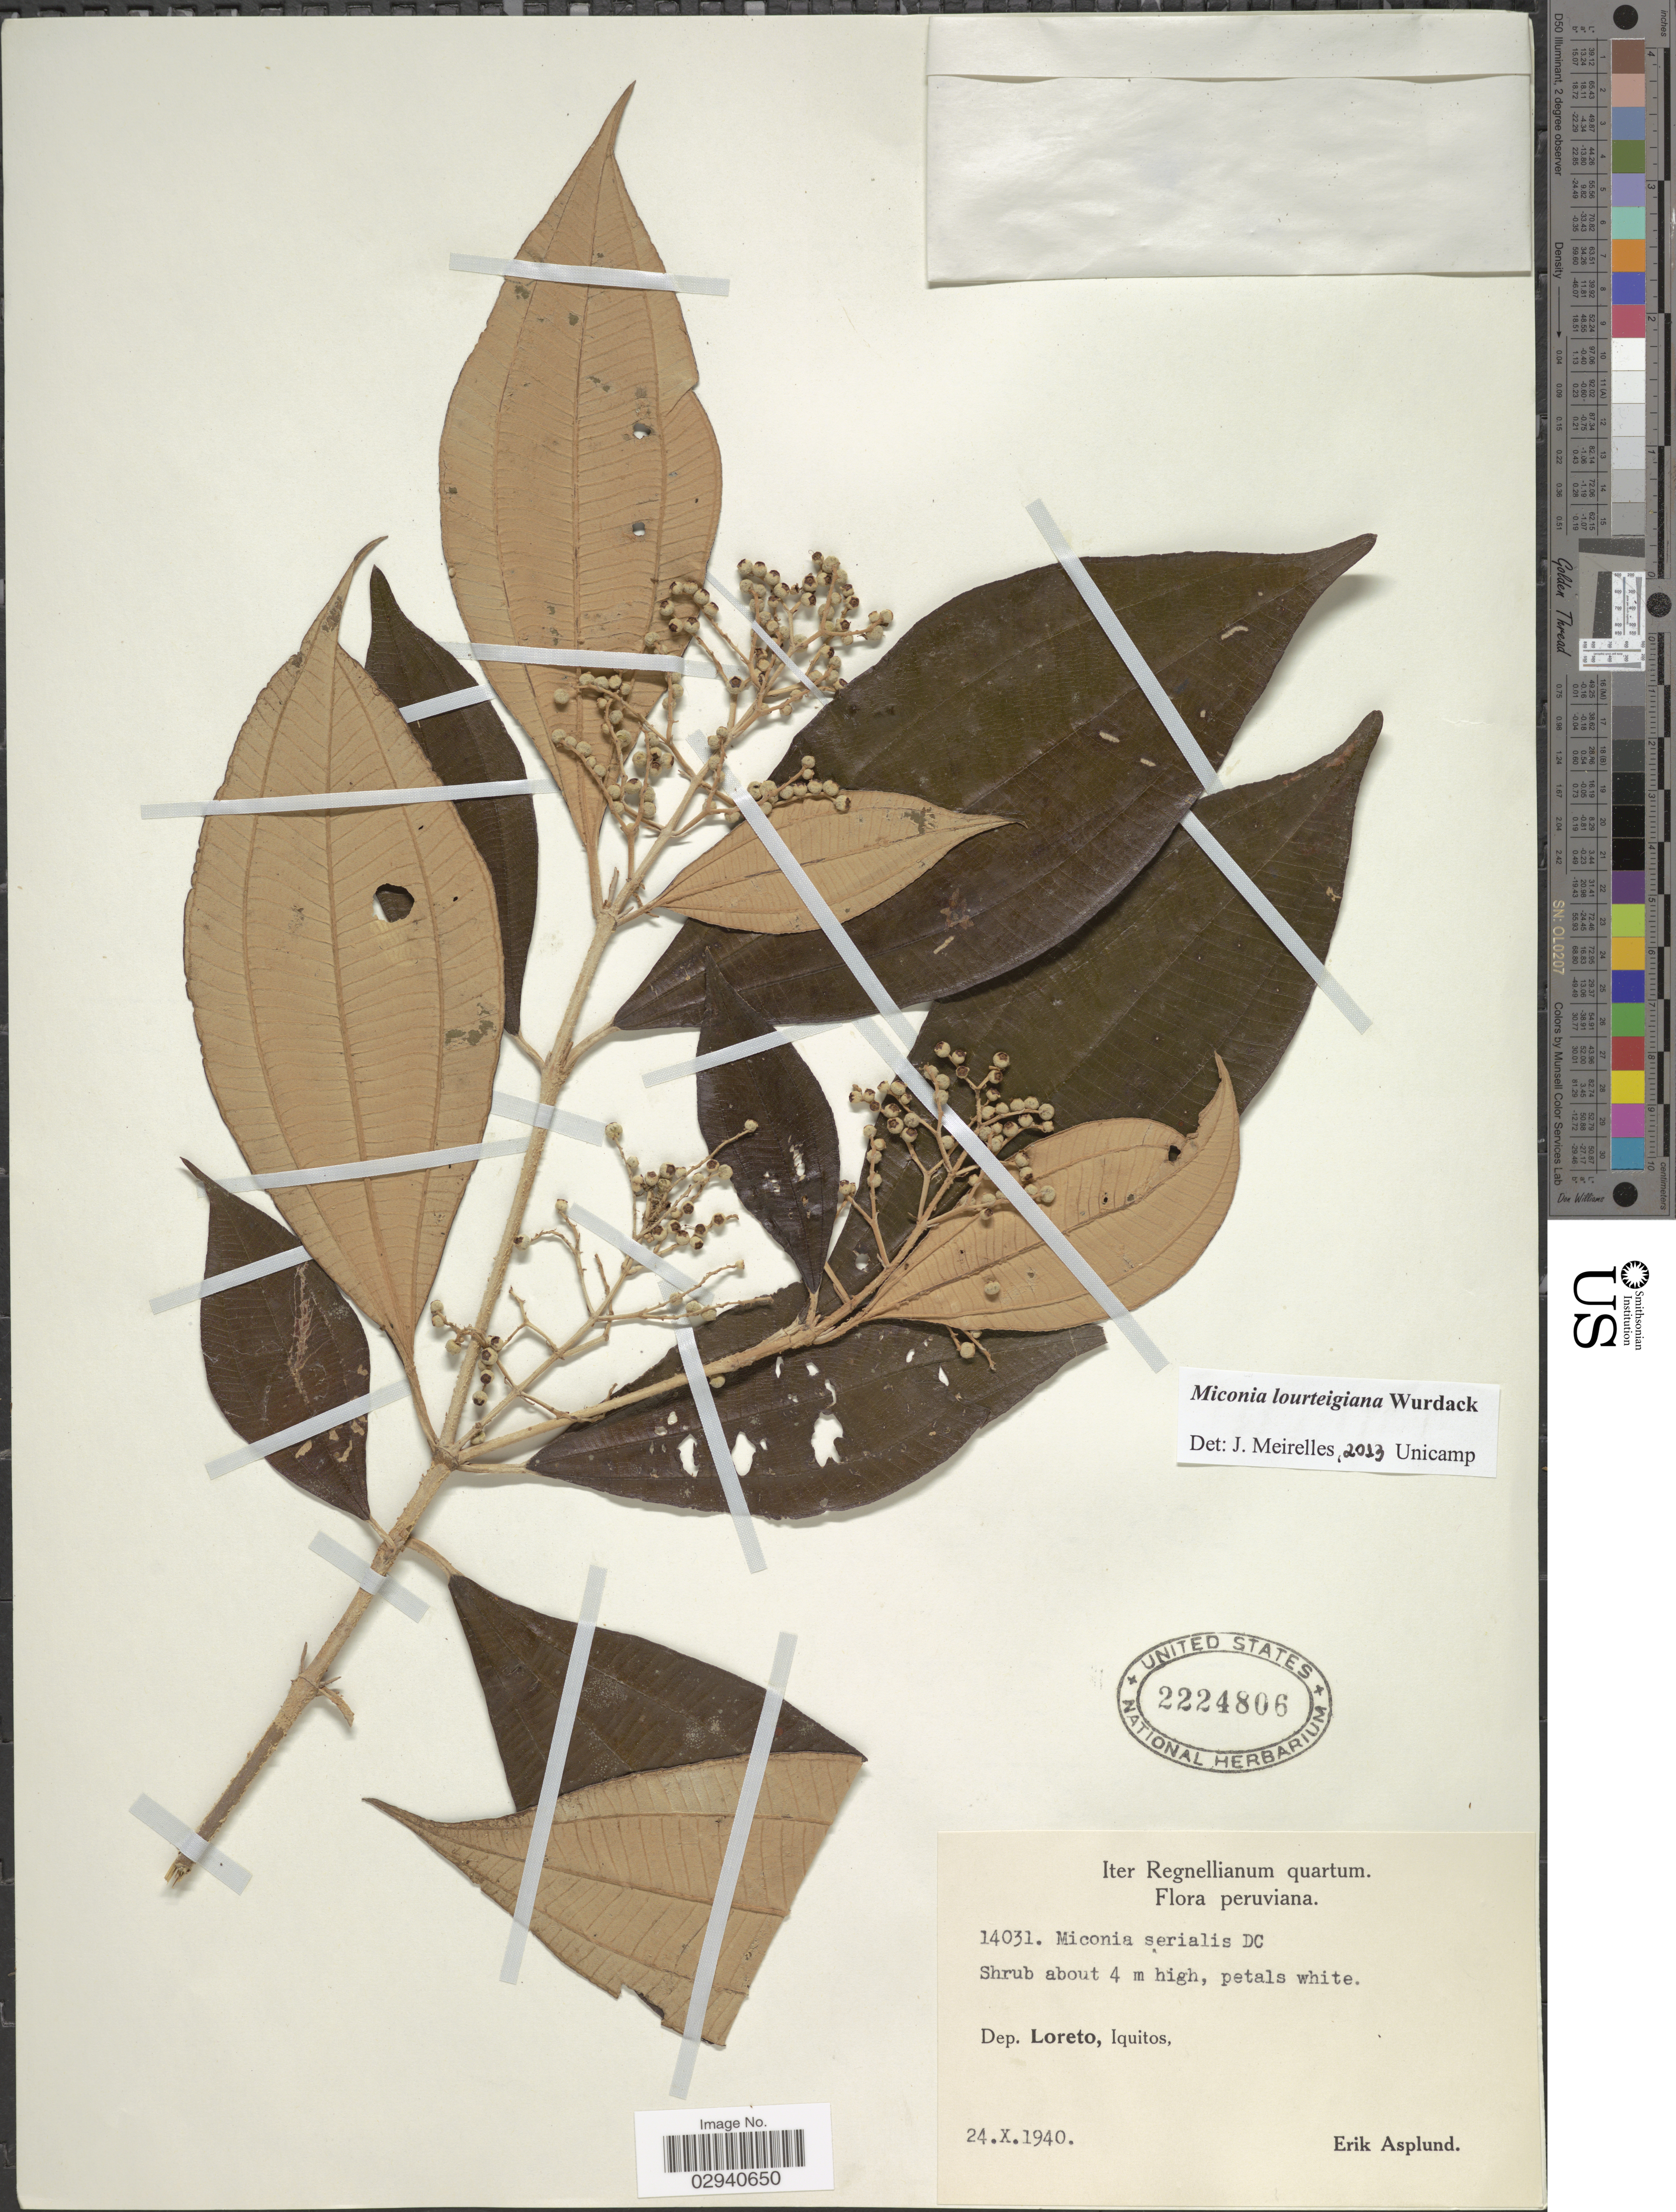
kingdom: Plantae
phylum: Tracheophyta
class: Magnoliopsida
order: Myrtales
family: Melastomataceae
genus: Miconia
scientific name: Miconia lourteigiana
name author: Wurdack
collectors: E. Asplund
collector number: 14031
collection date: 1940-10-24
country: Peru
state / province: Loreto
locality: Dep. Loreto, Iquitos.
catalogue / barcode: US 2224806